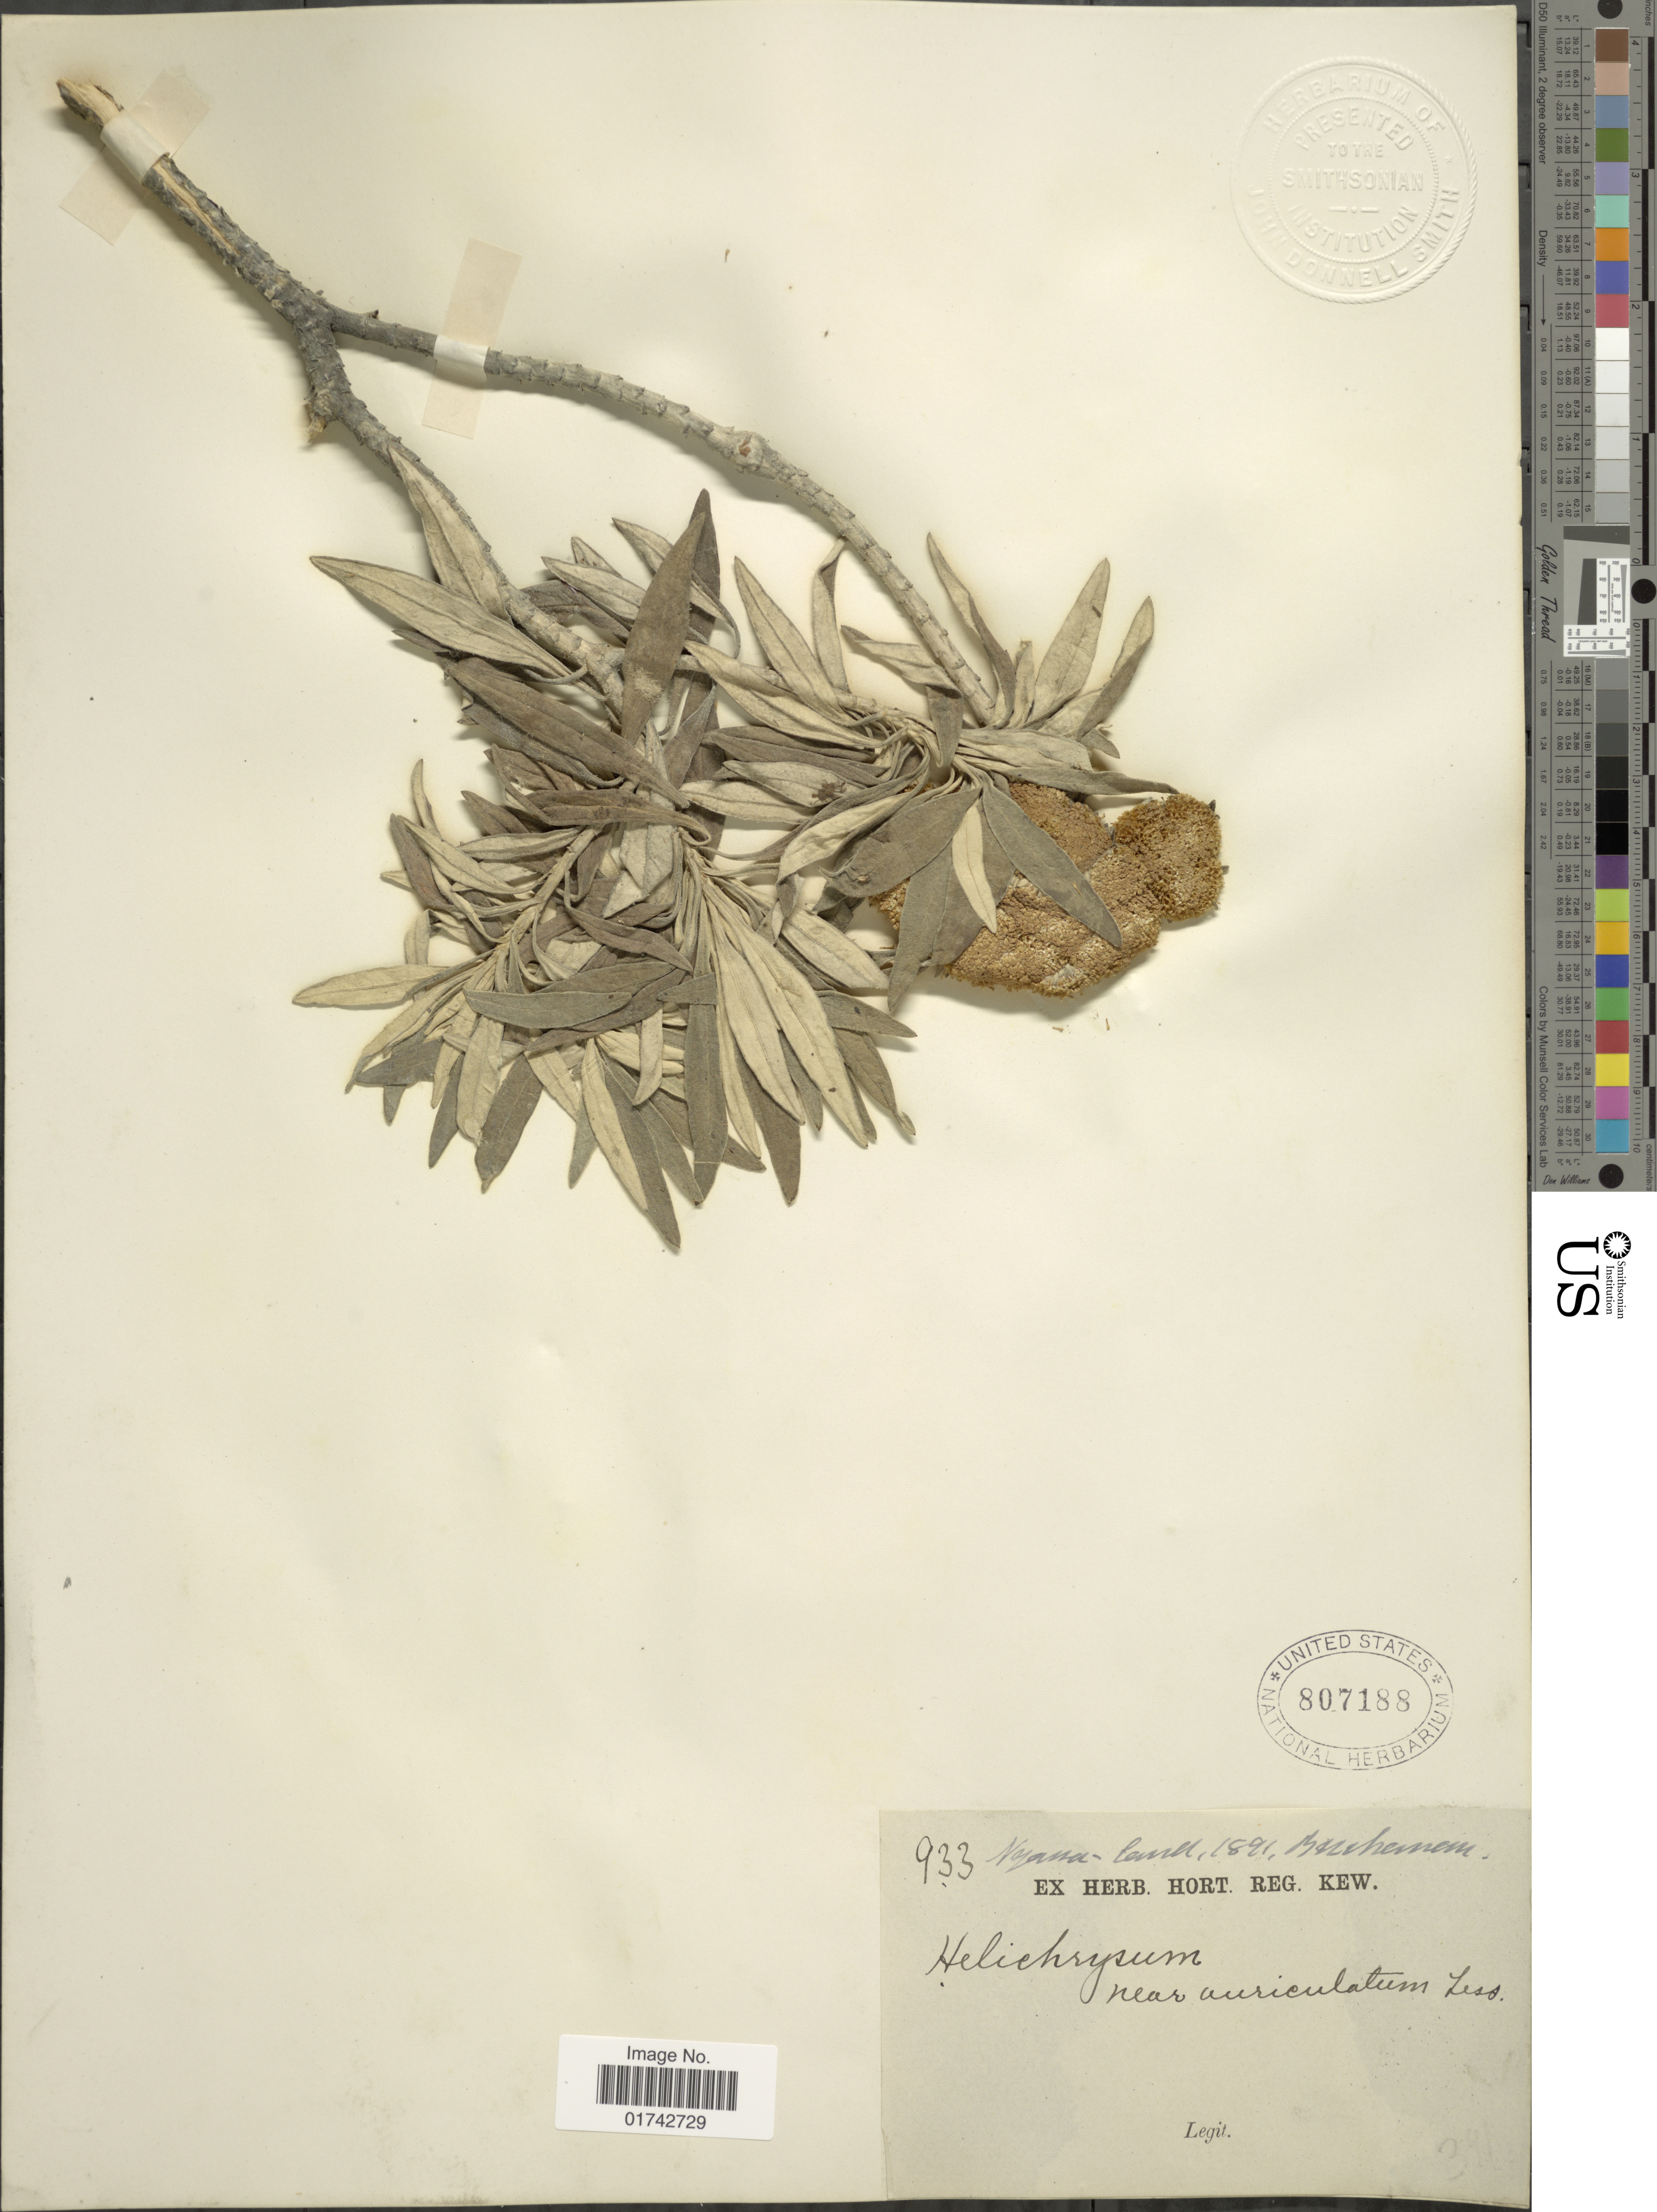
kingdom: Plantae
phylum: Tracheophyta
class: Magnoliopsida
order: Asterales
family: Asteraceae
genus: Helichrysum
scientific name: Helichrysum auriculatum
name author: Less.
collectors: -. Buchanan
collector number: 933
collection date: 1891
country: Malawi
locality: Nyass-aland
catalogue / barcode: US 807188